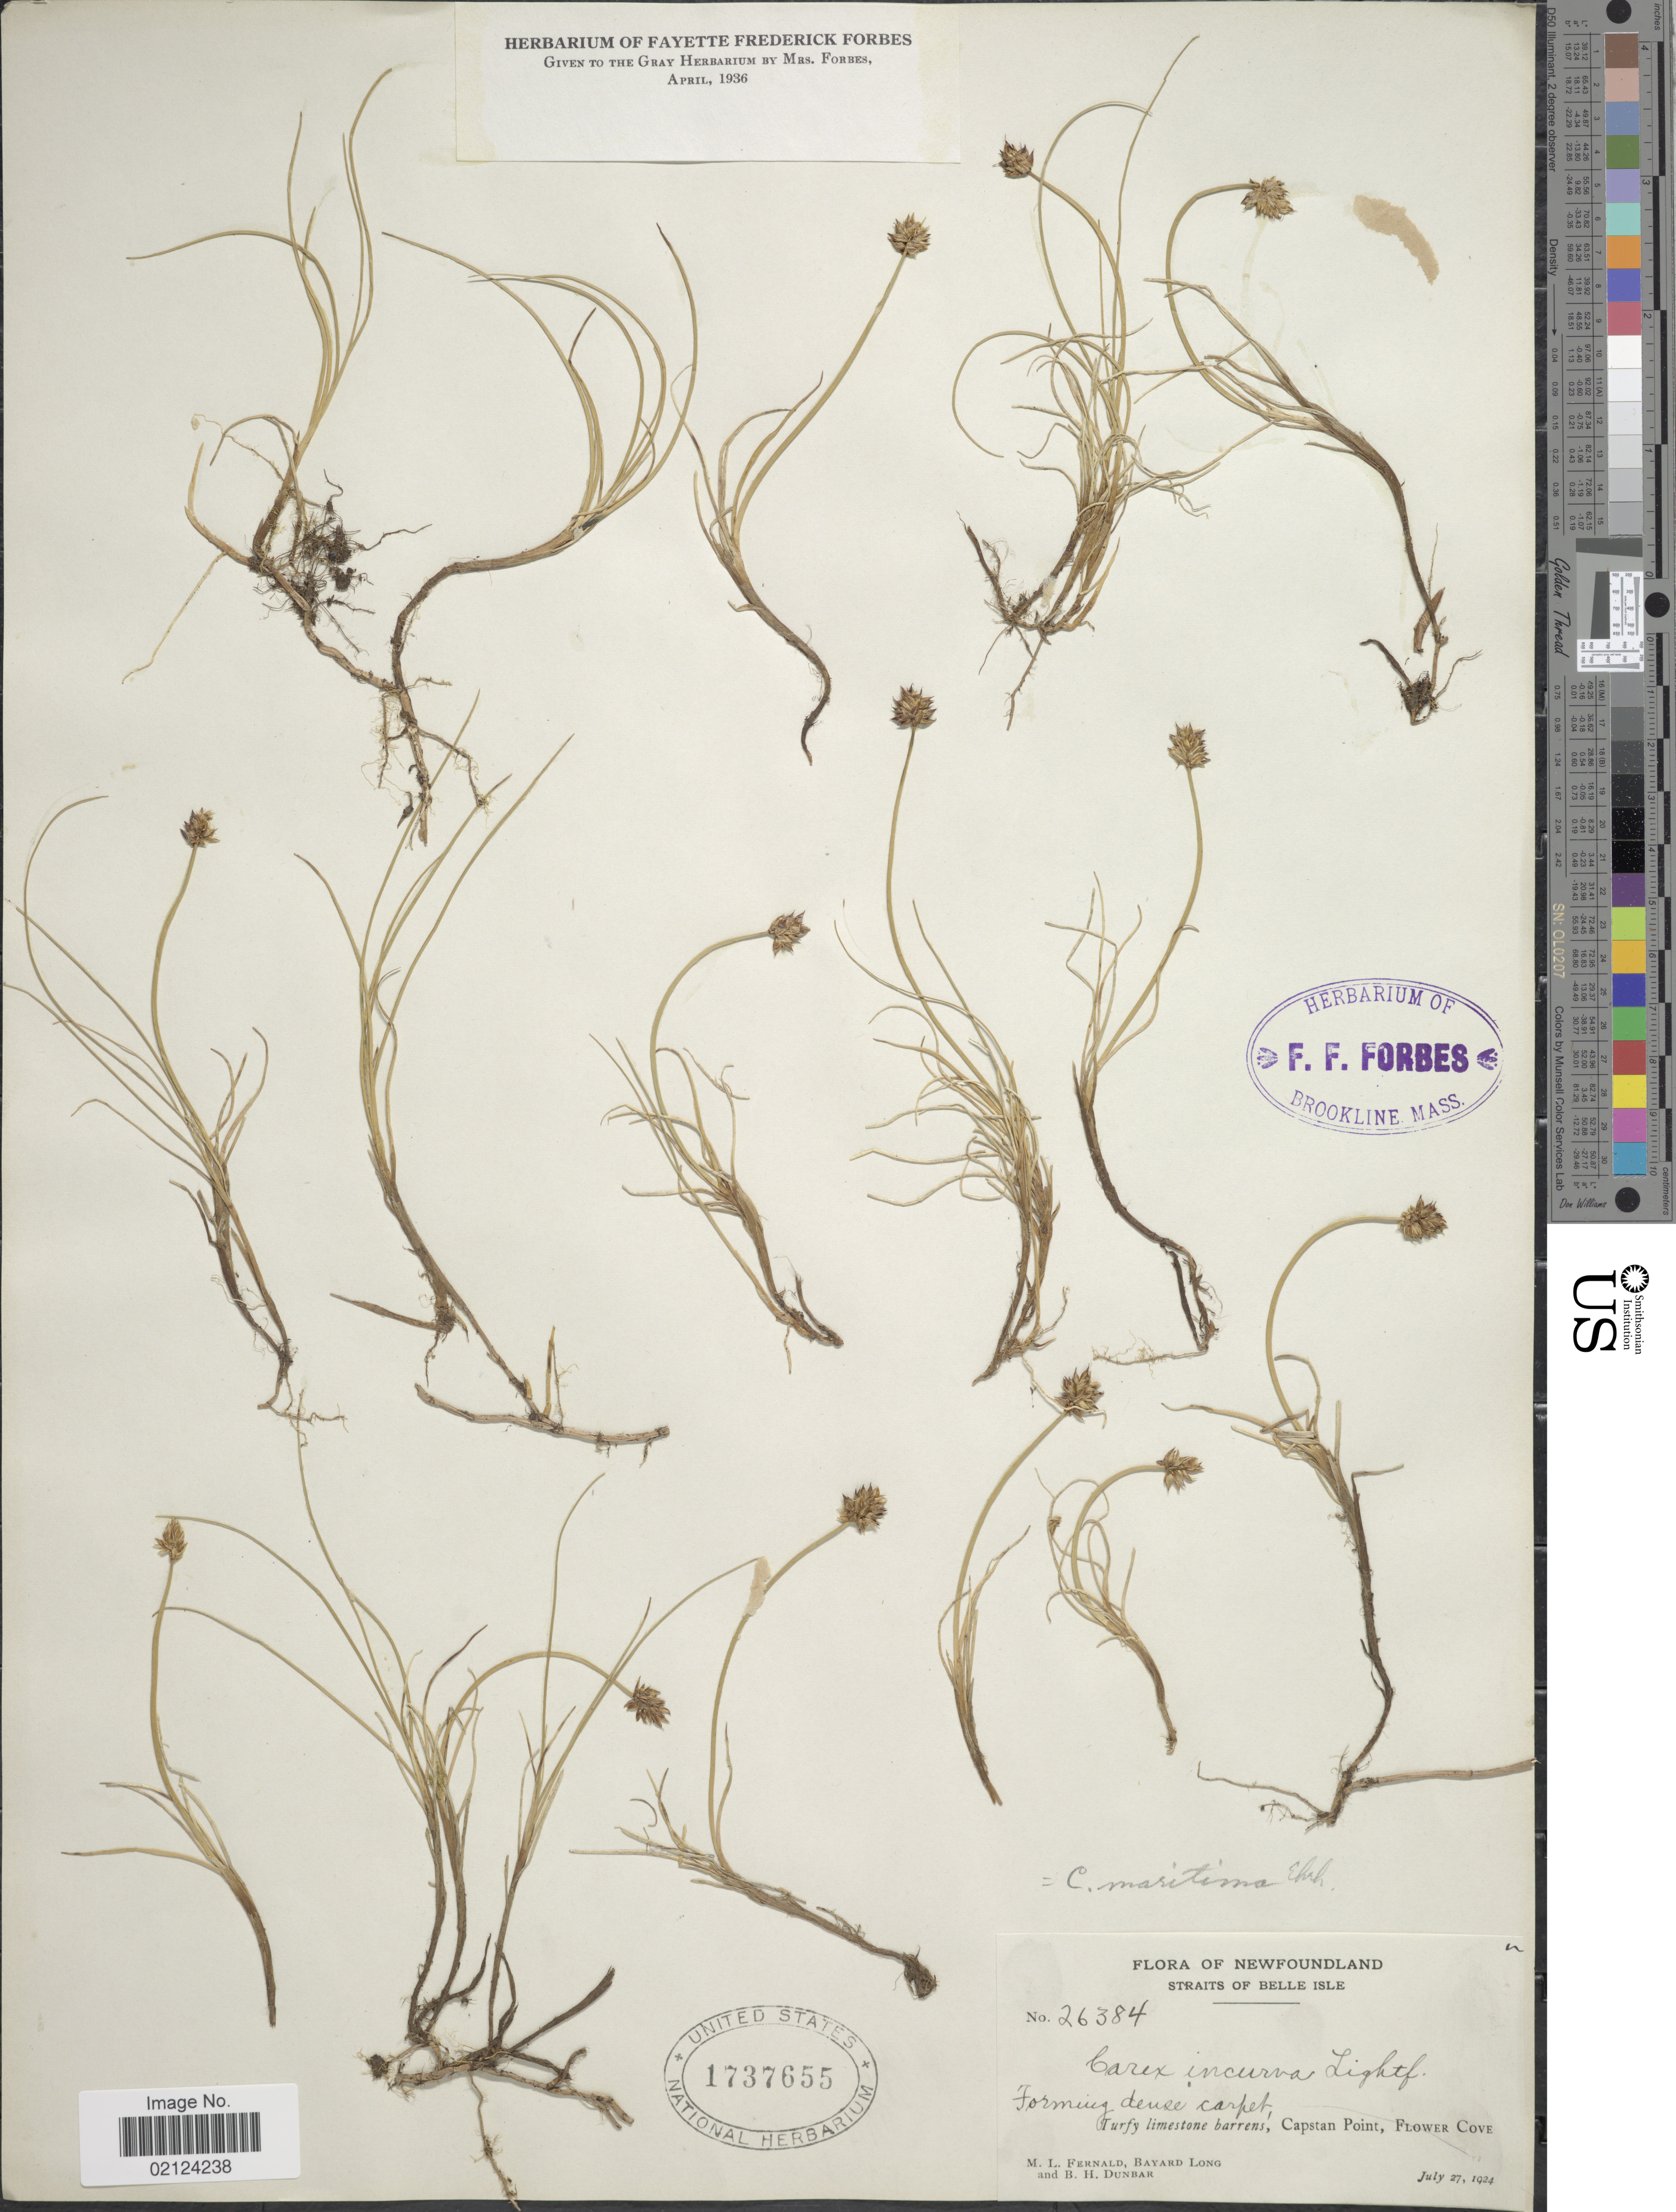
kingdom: Plantae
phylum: Tracheophyta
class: Liliopsida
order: Poales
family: Cyperaceae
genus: Carex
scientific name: Carex maritima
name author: Gunnerus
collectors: M. L. Fernald, B. H. Long & B. Dunbar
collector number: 26384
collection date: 1924-07-27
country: Canada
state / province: Newfoundland and Labrador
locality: Straits of Belle Isle. Capstan Point, Flower Cove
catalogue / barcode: US 1737655